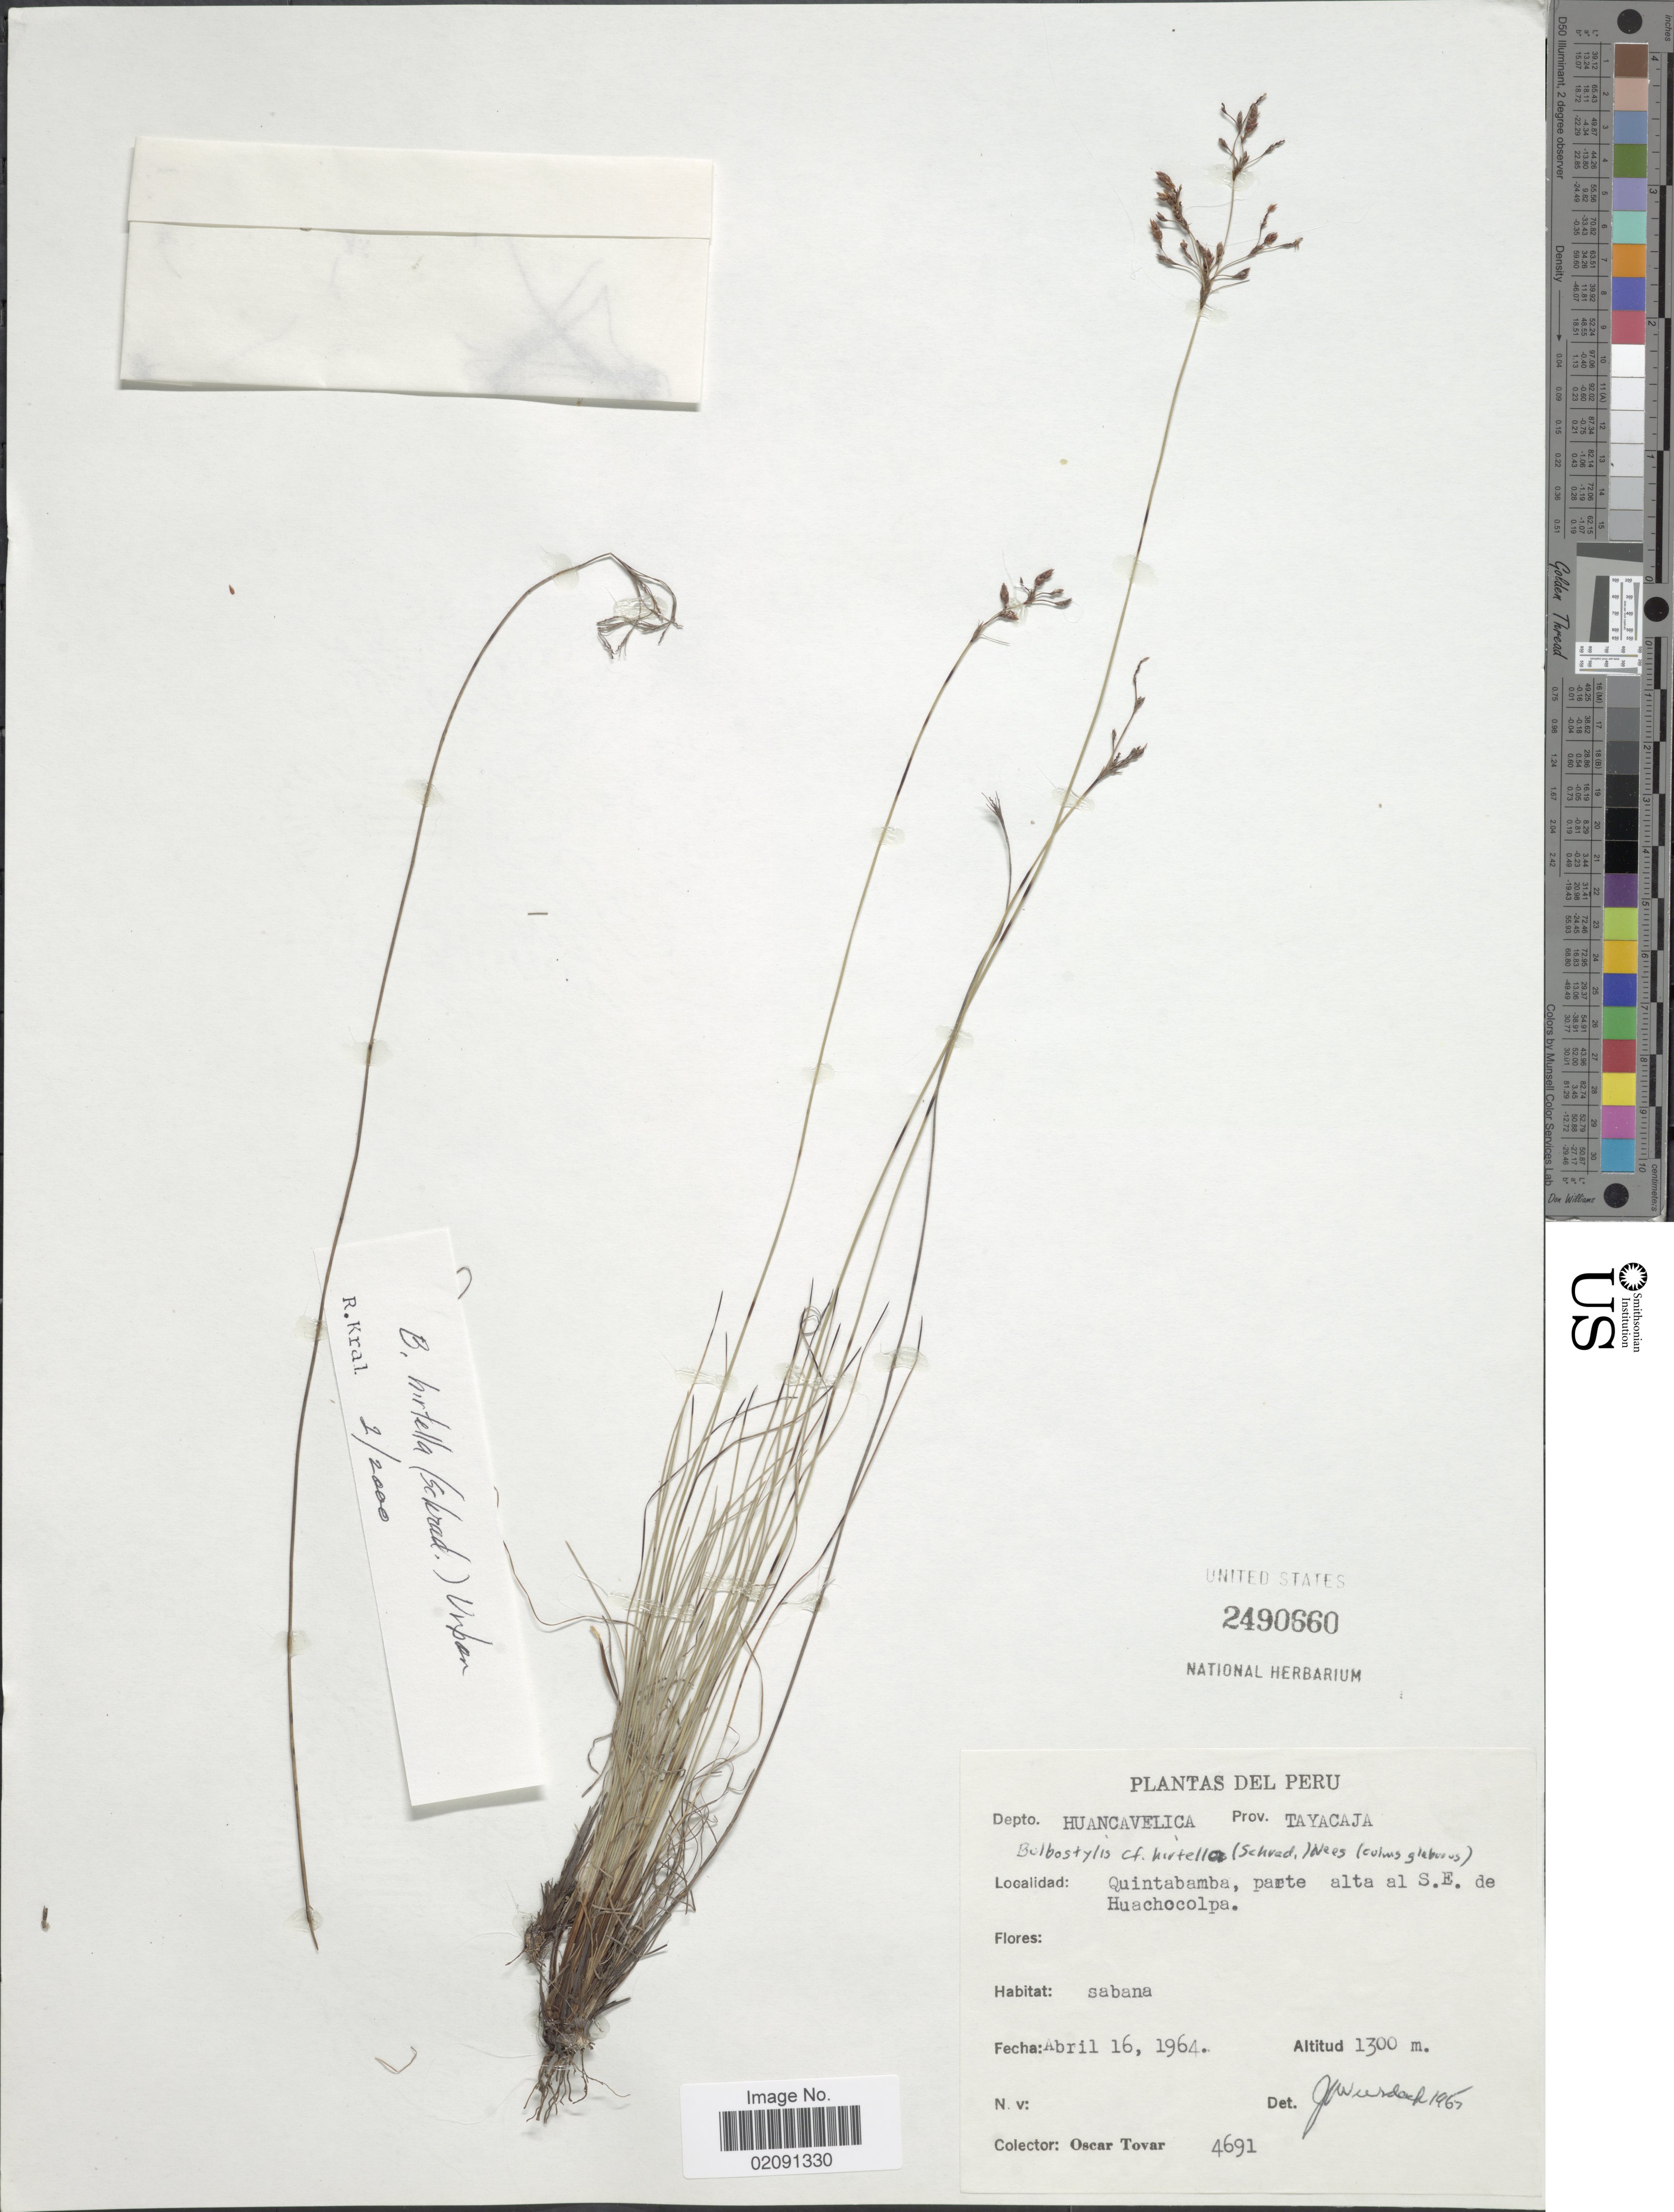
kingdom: Plantae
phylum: Tracheophyta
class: Liliopsida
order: Poales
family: Cyperaceae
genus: Bulbostylis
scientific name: Bulbostylis sp.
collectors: Ó. Tovar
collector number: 4691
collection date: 1964-04-16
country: Peru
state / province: Huancavelica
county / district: Tayacaja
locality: Prov. Tayacaja, Quintabamba, parte alta al S.E. de Huachocolpa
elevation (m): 1300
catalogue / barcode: US 2490660